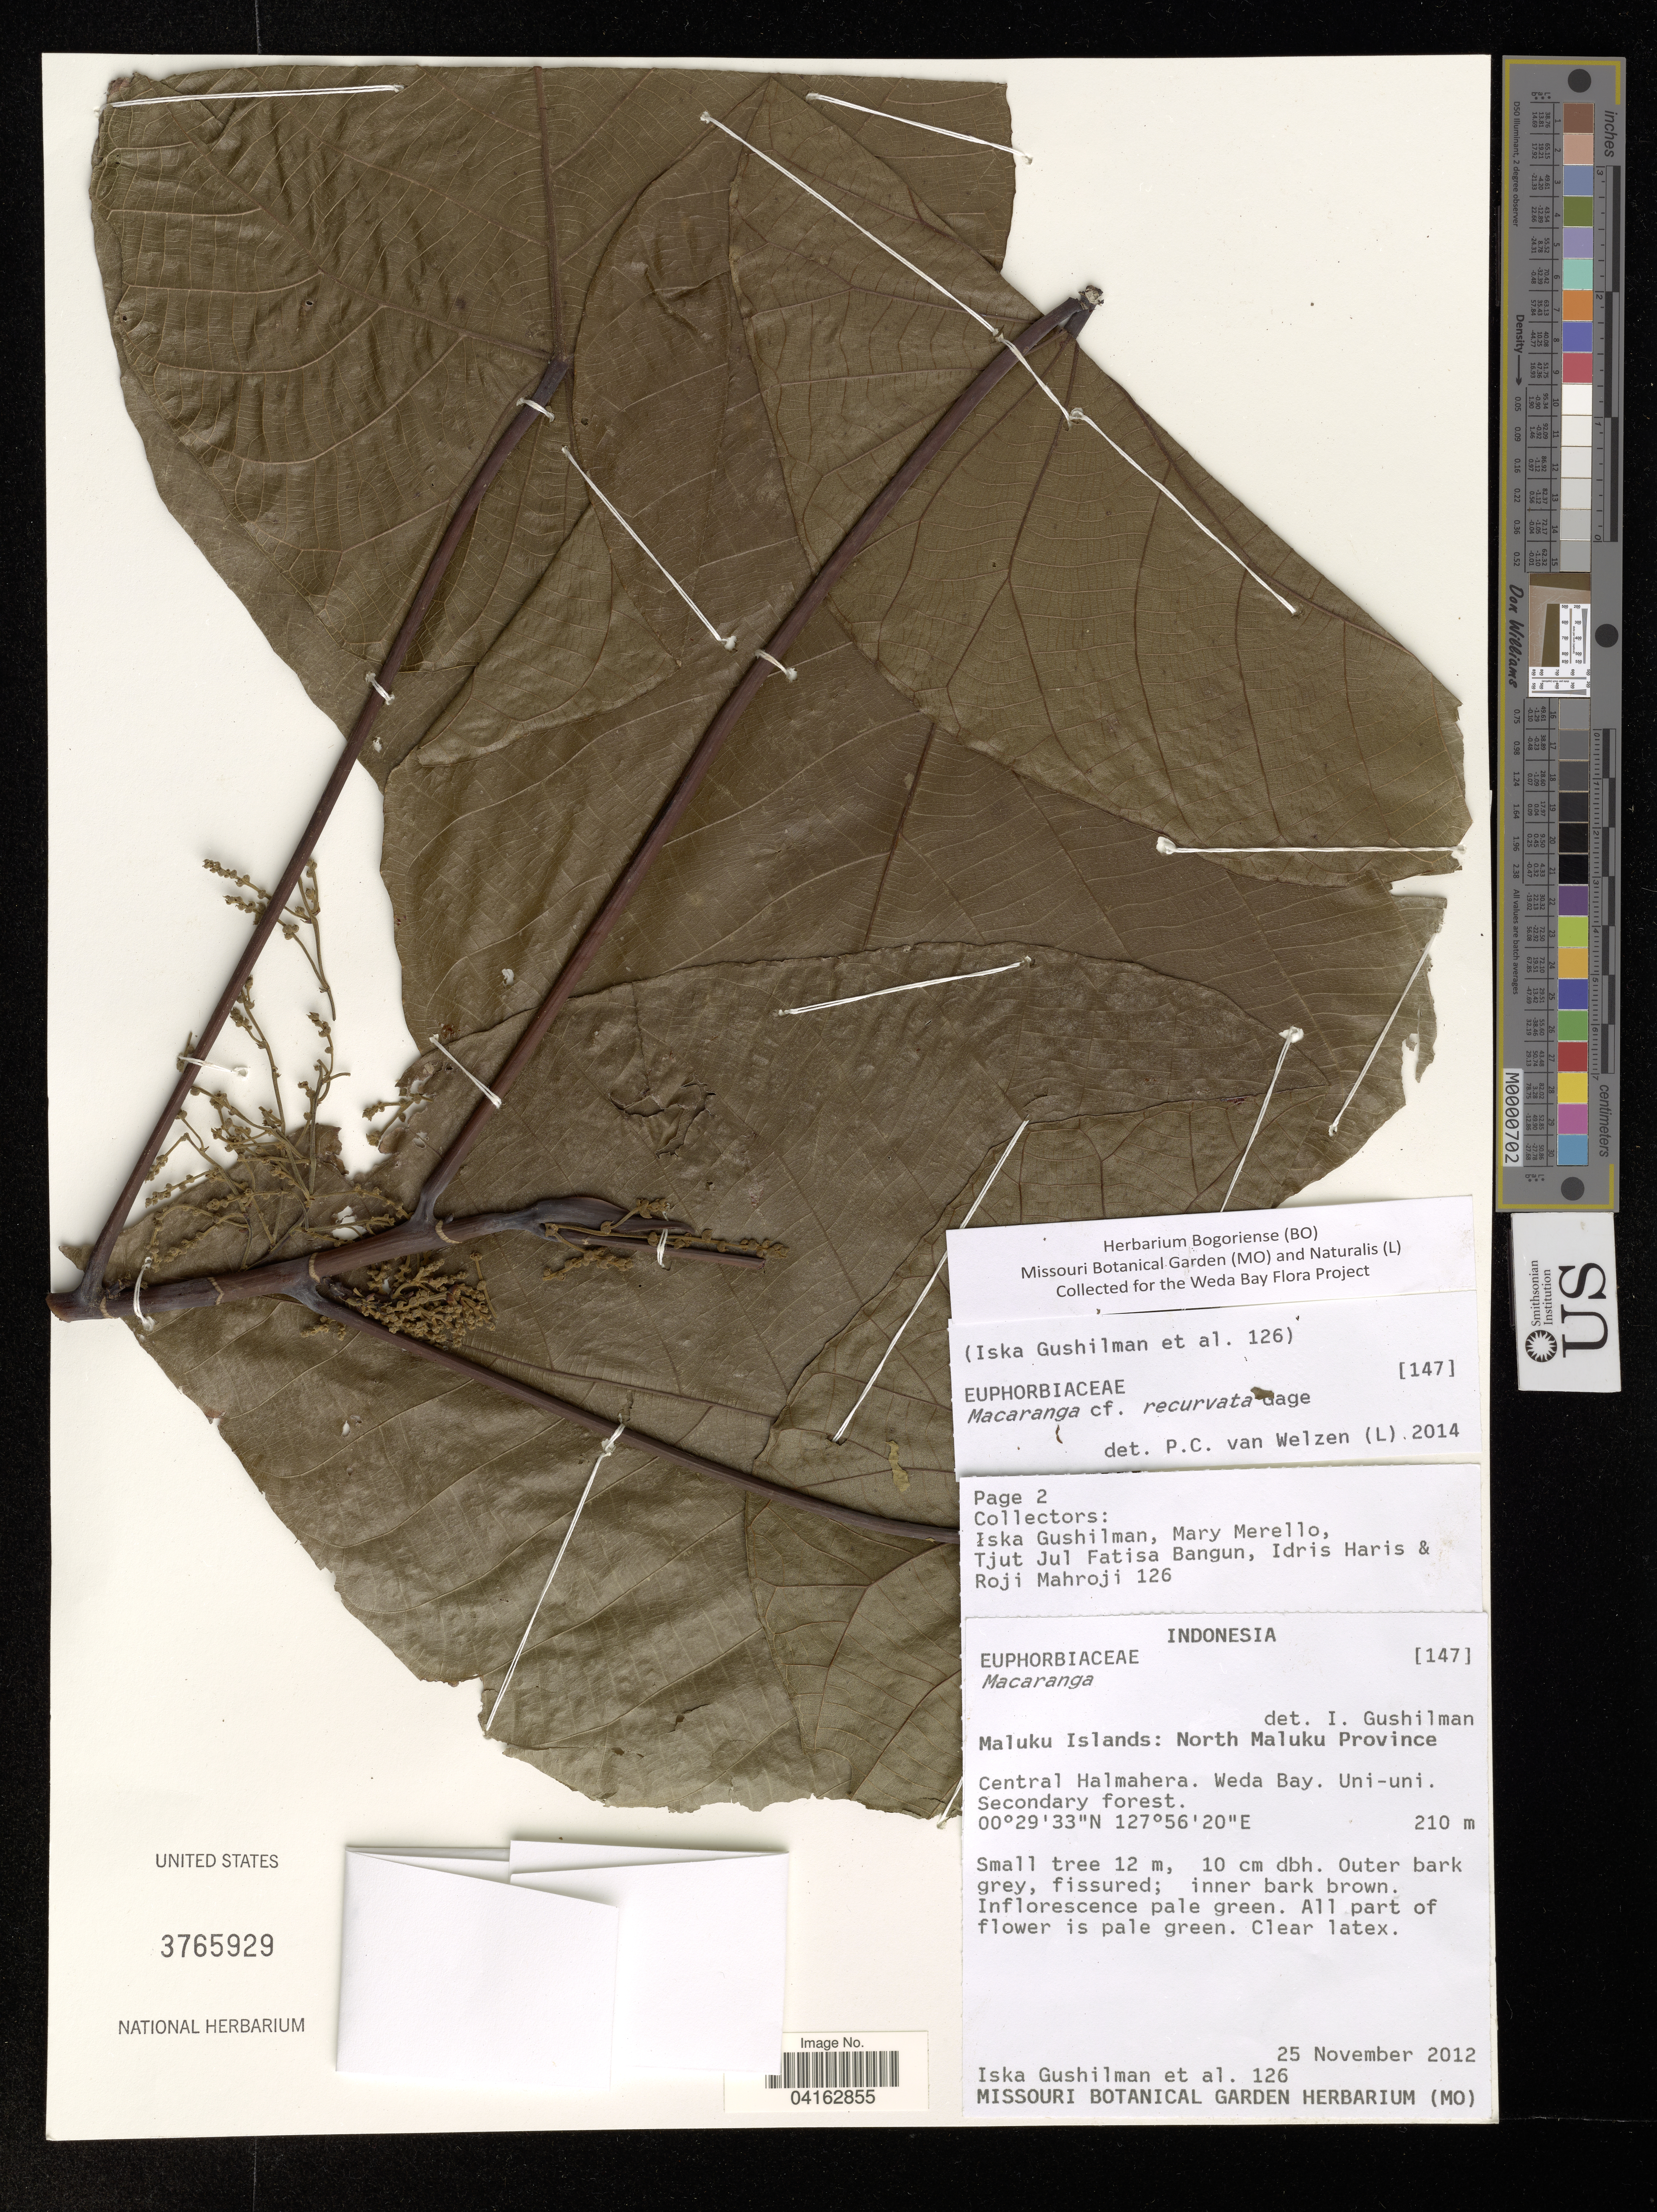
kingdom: Plantae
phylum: Tracheophyta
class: Magnoliopsida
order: Malpighiales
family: Euphorbiaceae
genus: Macaranga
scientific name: Macaranga recurvata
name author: Gage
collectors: I. Gushilman, M. Merello, T. Bangun, I. Haris & R. Mahroji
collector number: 126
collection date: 2012-11-25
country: Indonesia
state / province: Maluku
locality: Maluku Islands: North Maluku Province. Central Halmahera. Weda Bay. Uni-uni.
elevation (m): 210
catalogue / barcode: US 3765929